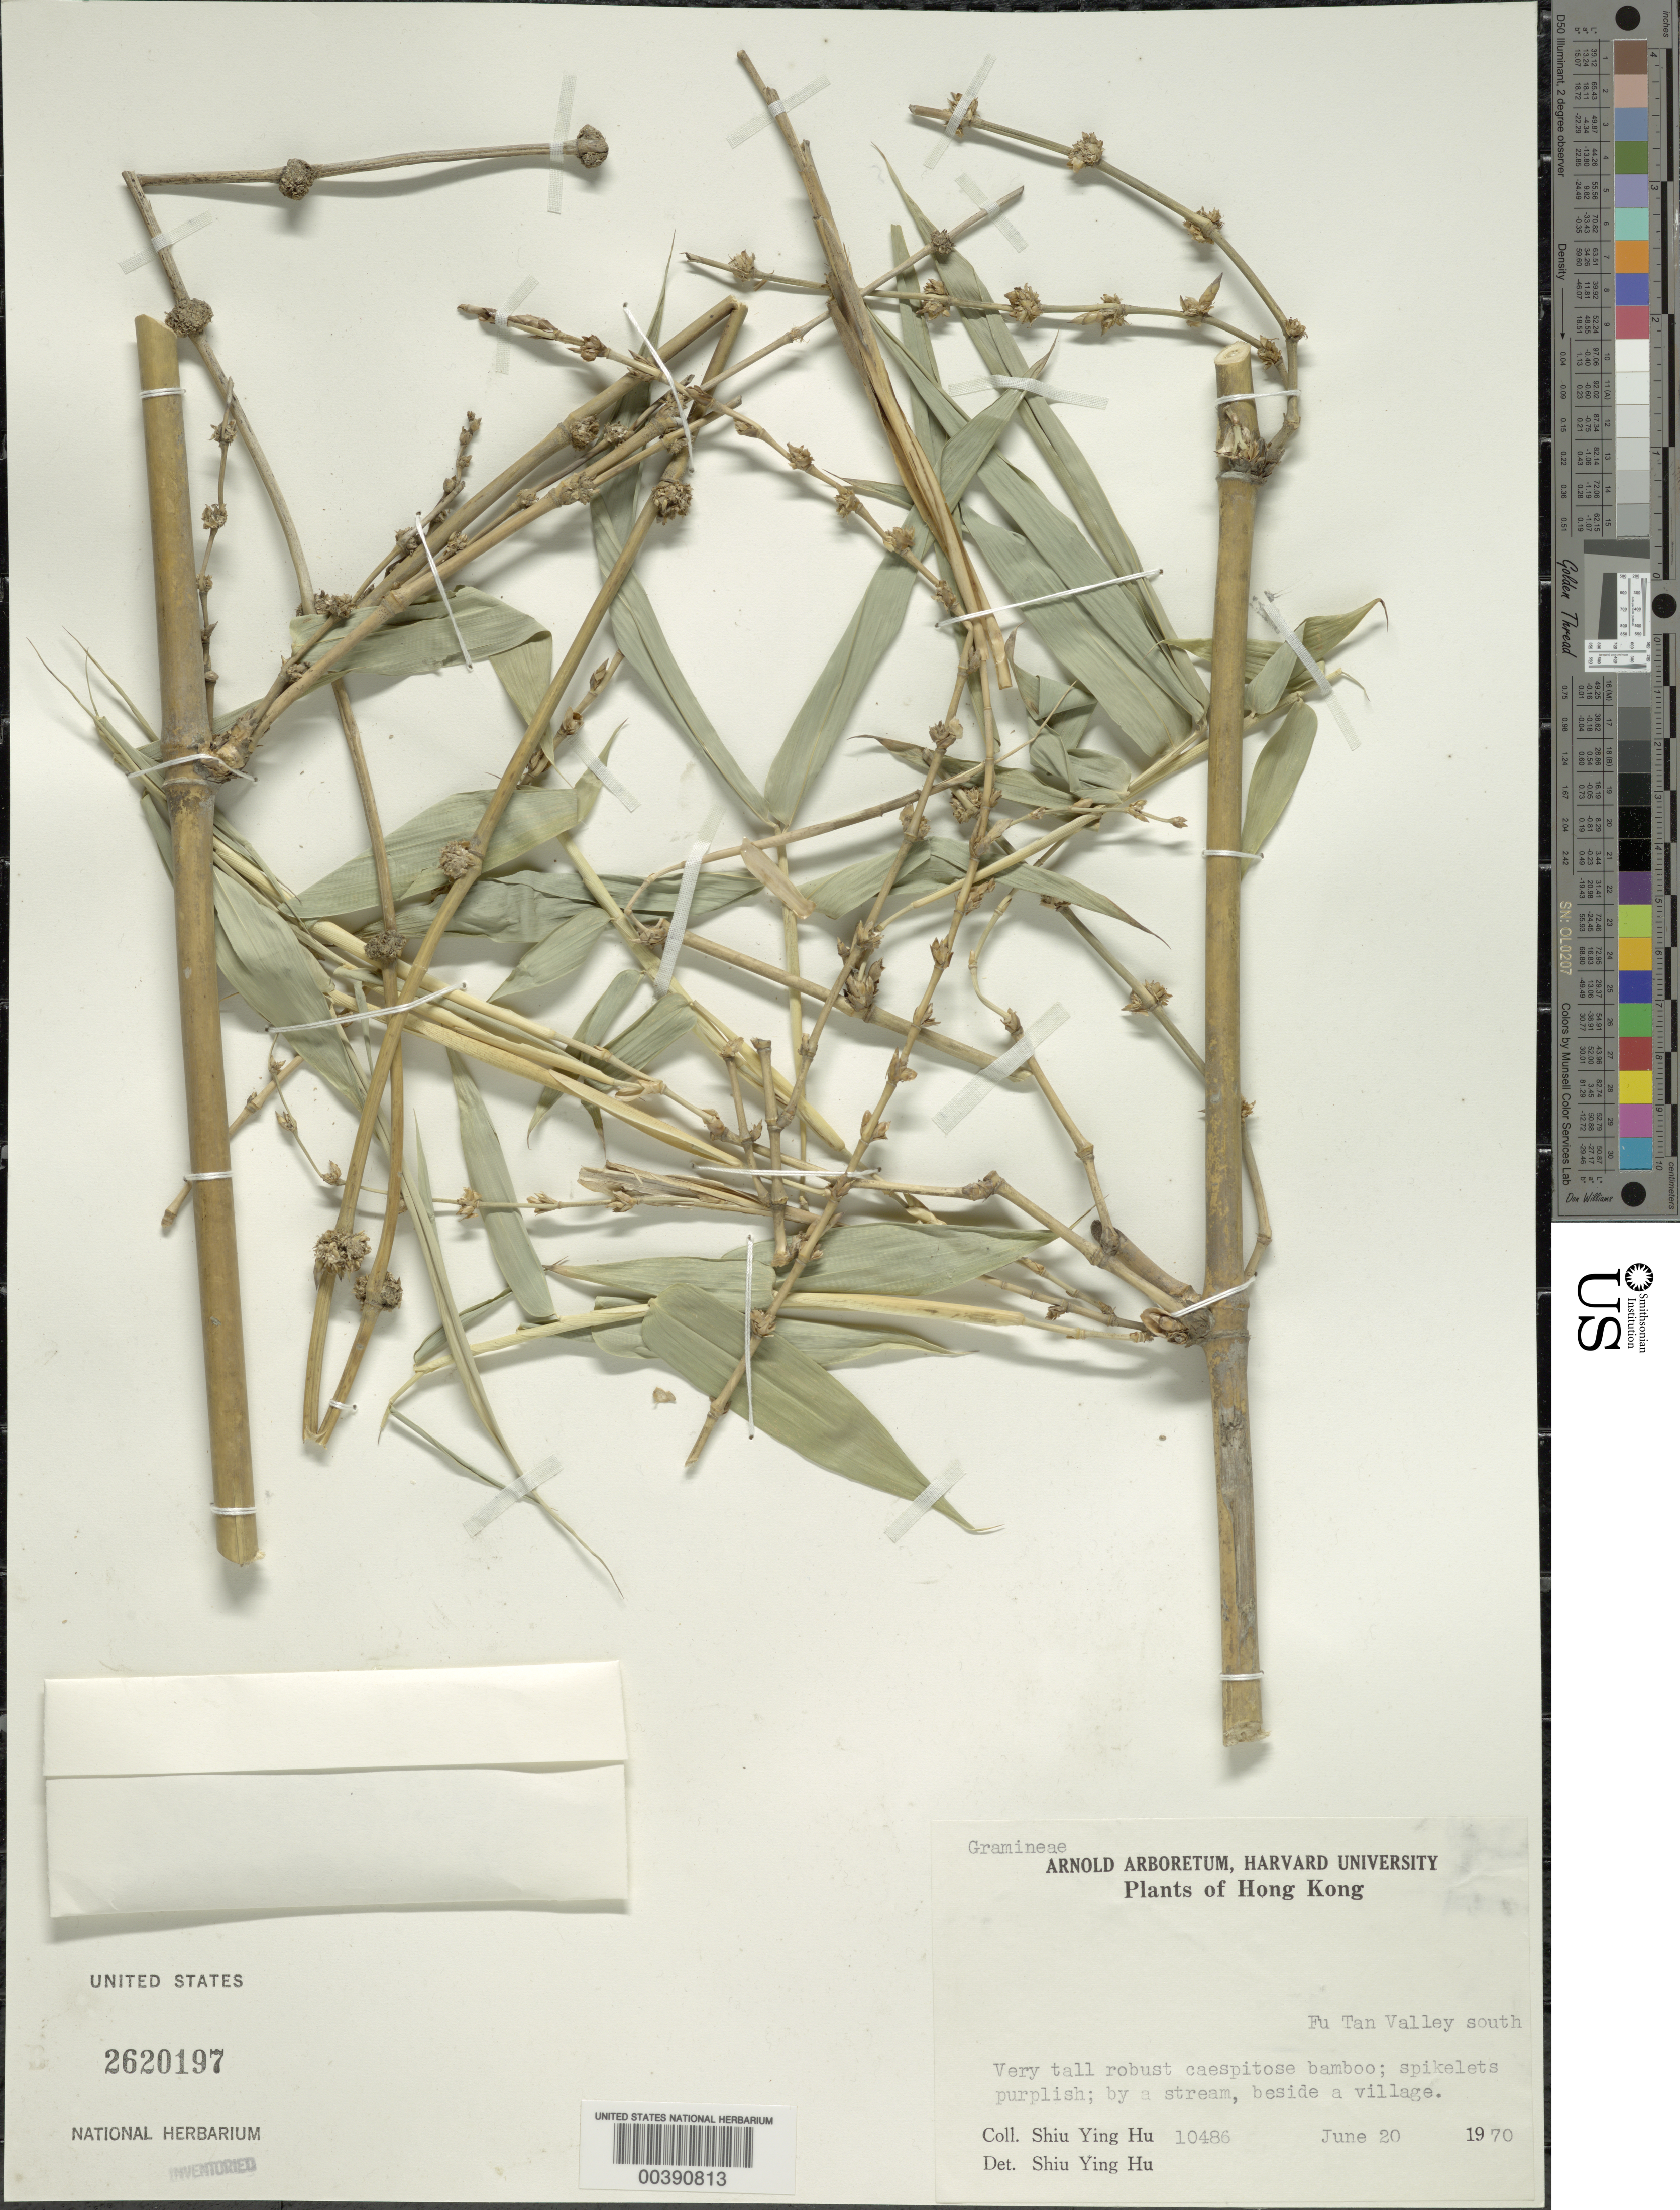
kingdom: Plantae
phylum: Tracheophyta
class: Liliopsida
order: Poales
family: Poaceae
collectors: Y. Shiu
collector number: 10486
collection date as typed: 20 Jun 1970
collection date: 1970-06-20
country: China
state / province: Hong Kong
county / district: New Territories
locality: Fu tan valley south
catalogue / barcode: US 2620197